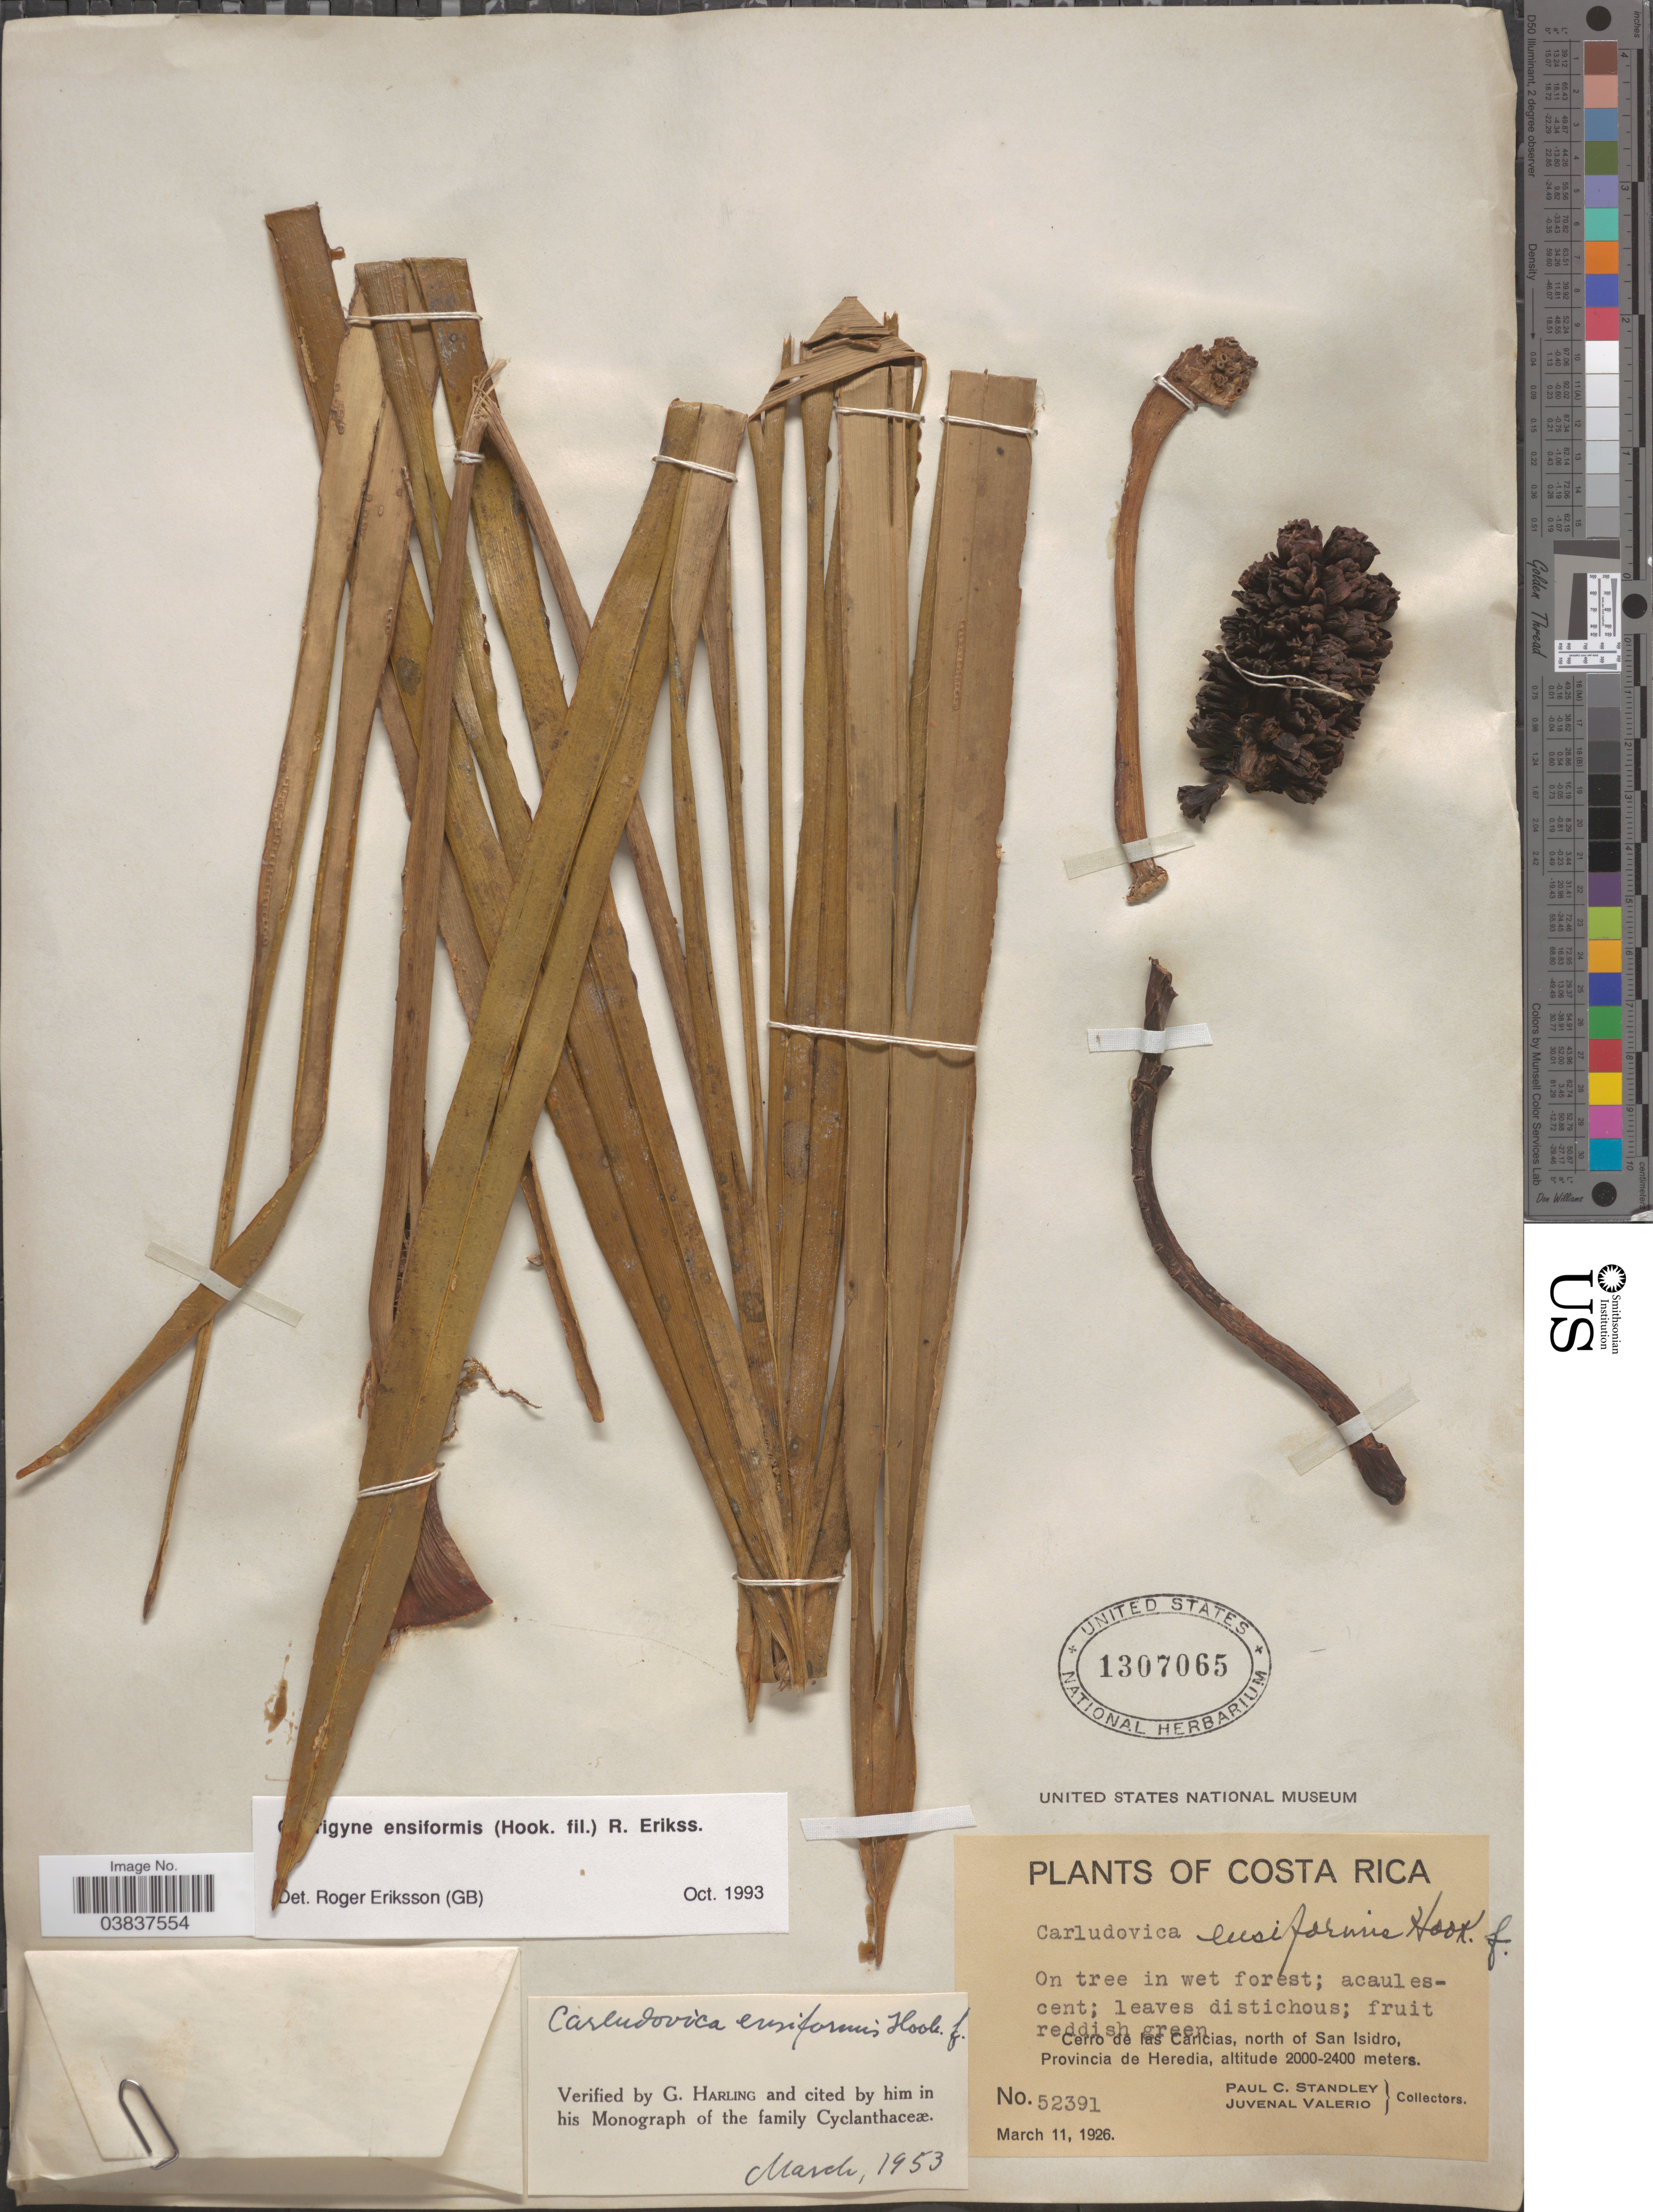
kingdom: Plantae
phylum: Tracheophyta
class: Liliopsida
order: Pandanales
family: Cyclanthaceae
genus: Chorigyne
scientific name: Chorigyne ensiformis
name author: (Hook. f.) R. Erikss.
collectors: P. C. Standley & J. Valerio R.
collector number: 52391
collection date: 1926-03-11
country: Costa Rica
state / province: Heredia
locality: Cerro de las Caricias, north of San Isidro.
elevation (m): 2000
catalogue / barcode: US 1307065